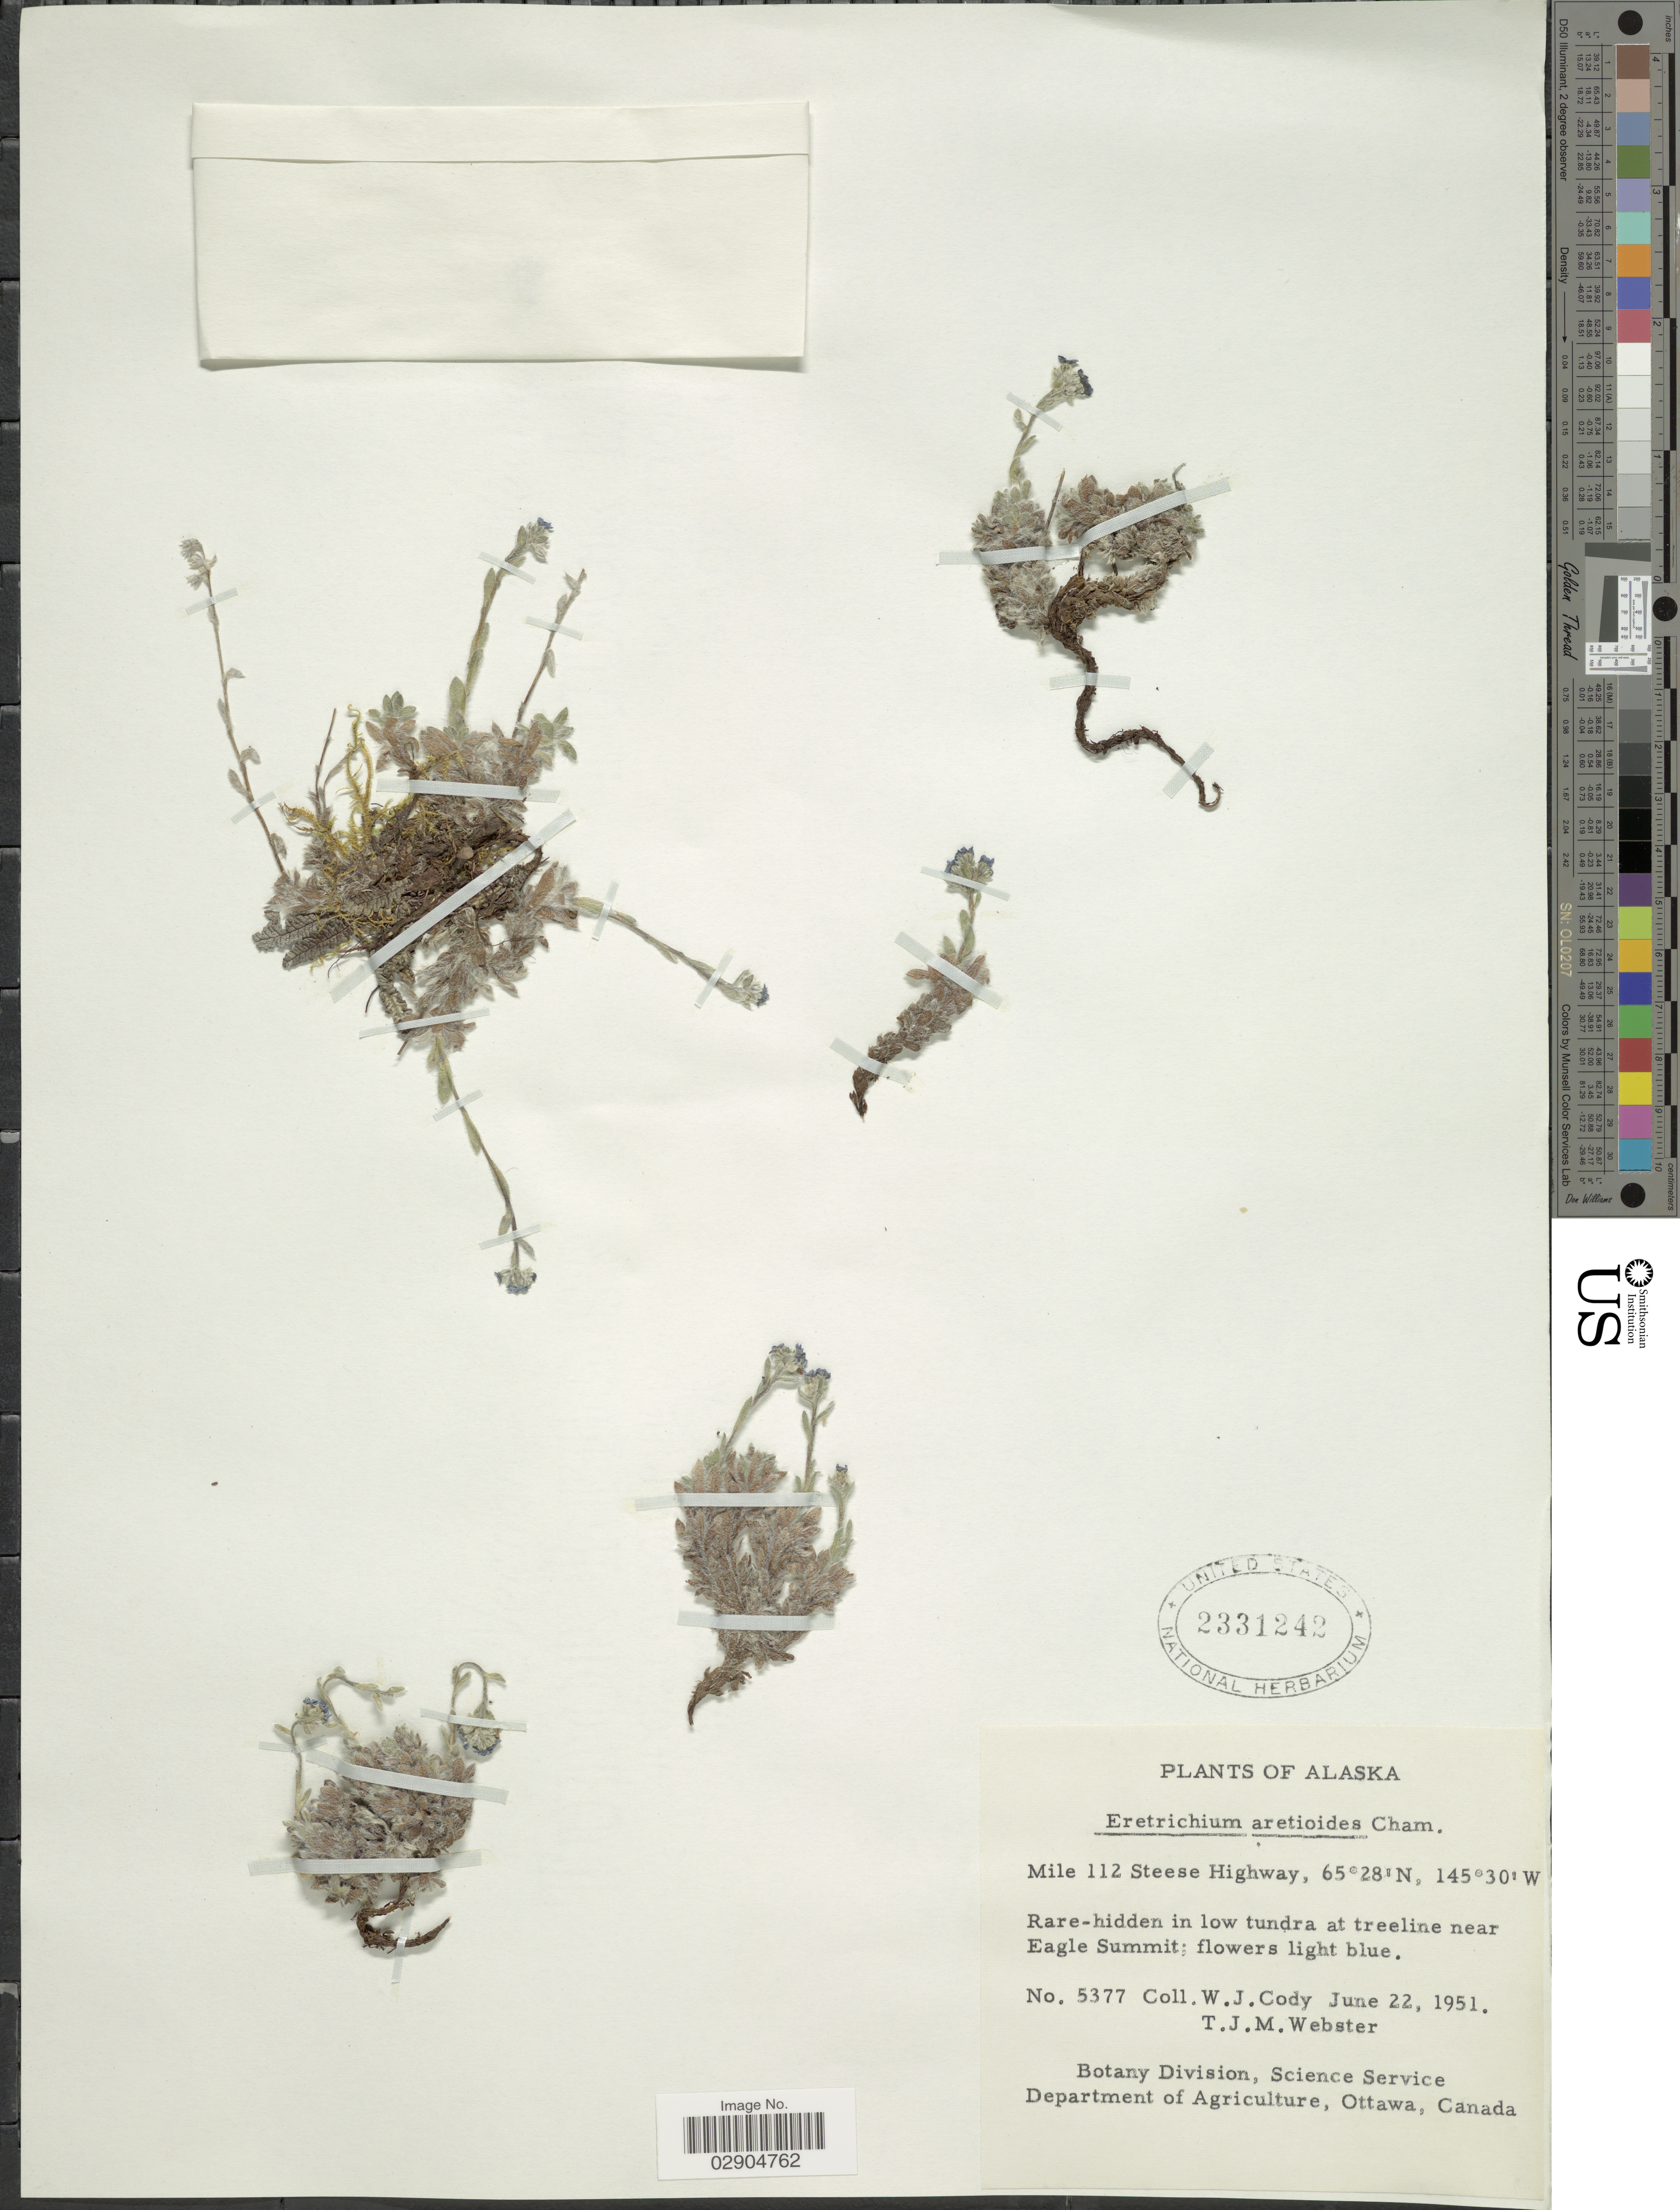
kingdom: Plantae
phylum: Tracheophyta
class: Magnoliopsida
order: Boraginales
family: Boraginaceae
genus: Eritrichium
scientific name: Eritrichium aretioides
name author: (Cham.) DC.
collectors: W. Cody & T. J. Webster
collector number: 5377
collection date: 1951-06-22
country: United States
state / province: Alaska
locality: Mile 112 Steese Highway, Rare-hidden in low tundra at treeline near Eagle Summit.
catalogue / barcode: US 2331242